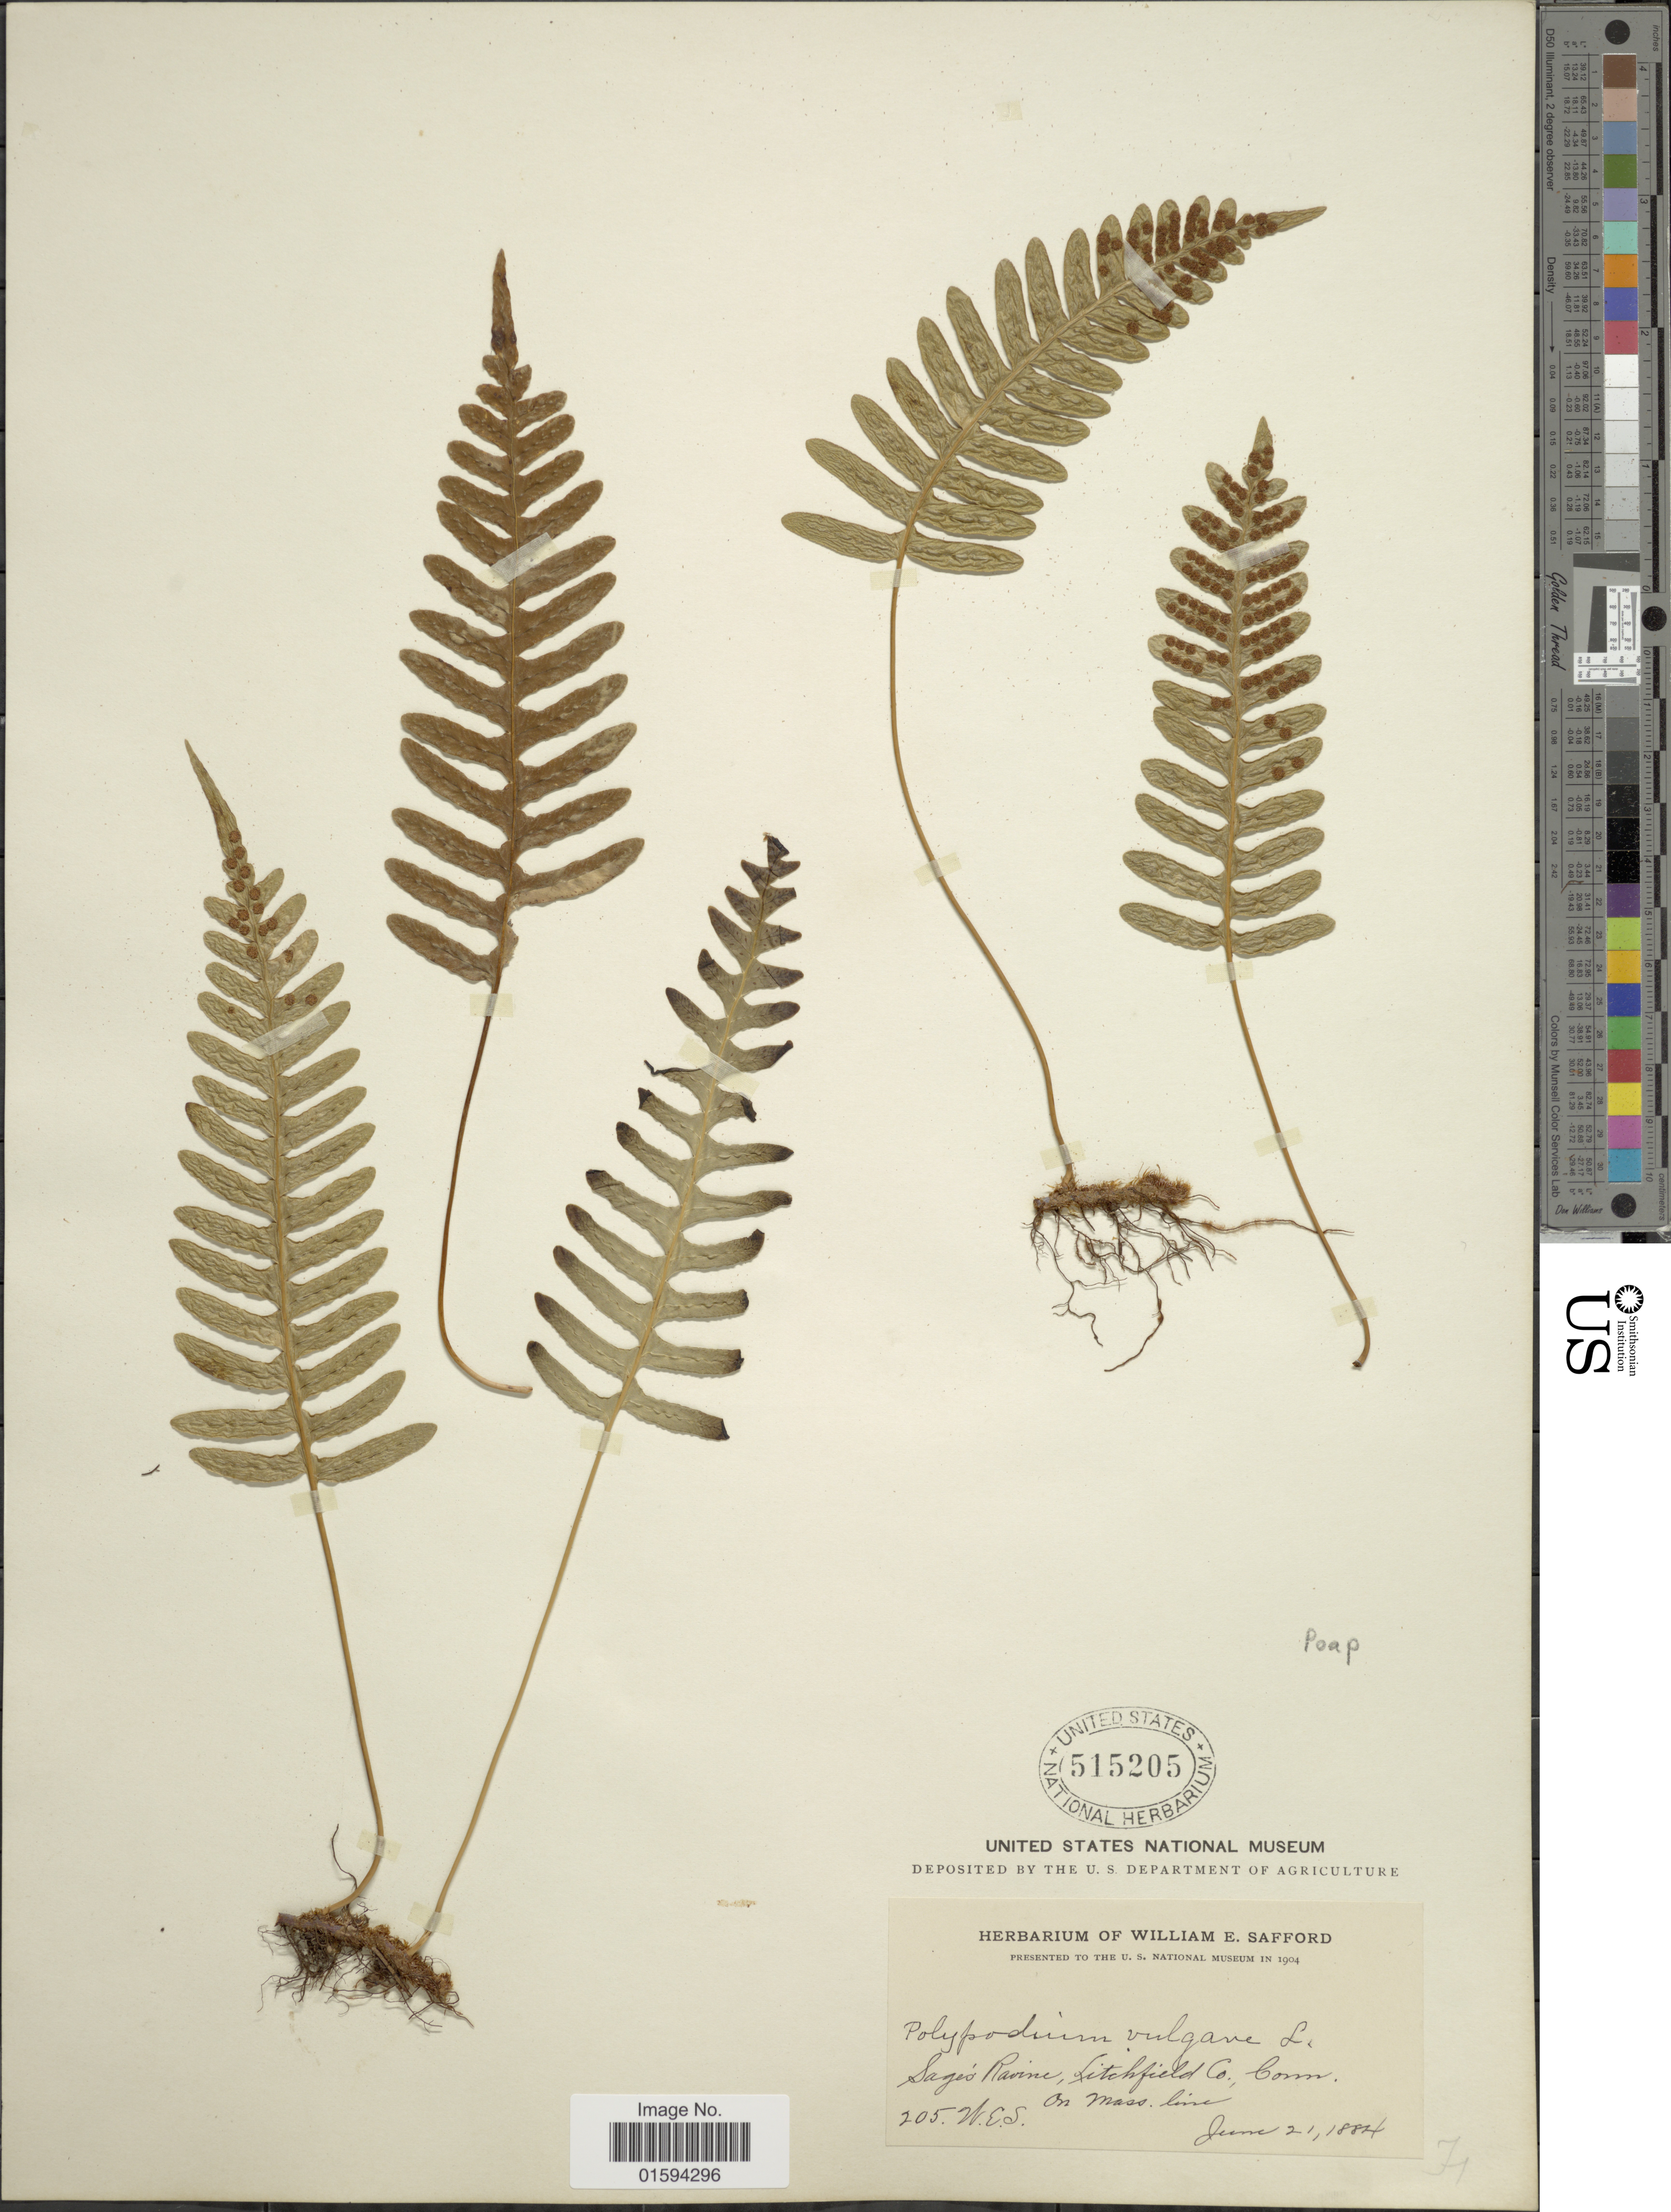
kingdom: Plantae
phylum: Tracheophyta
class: Polypodiopsida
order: Polypodiales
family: Polypodiaceae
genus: Polypodium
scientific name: Polypodium appalachianum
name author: Haufler & Windham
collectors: W. E. Safford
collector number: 205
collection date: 1884-06-21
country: United States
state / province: Connecticut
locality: Sages Ravine, Litchfield Co.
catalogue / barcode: US 515205